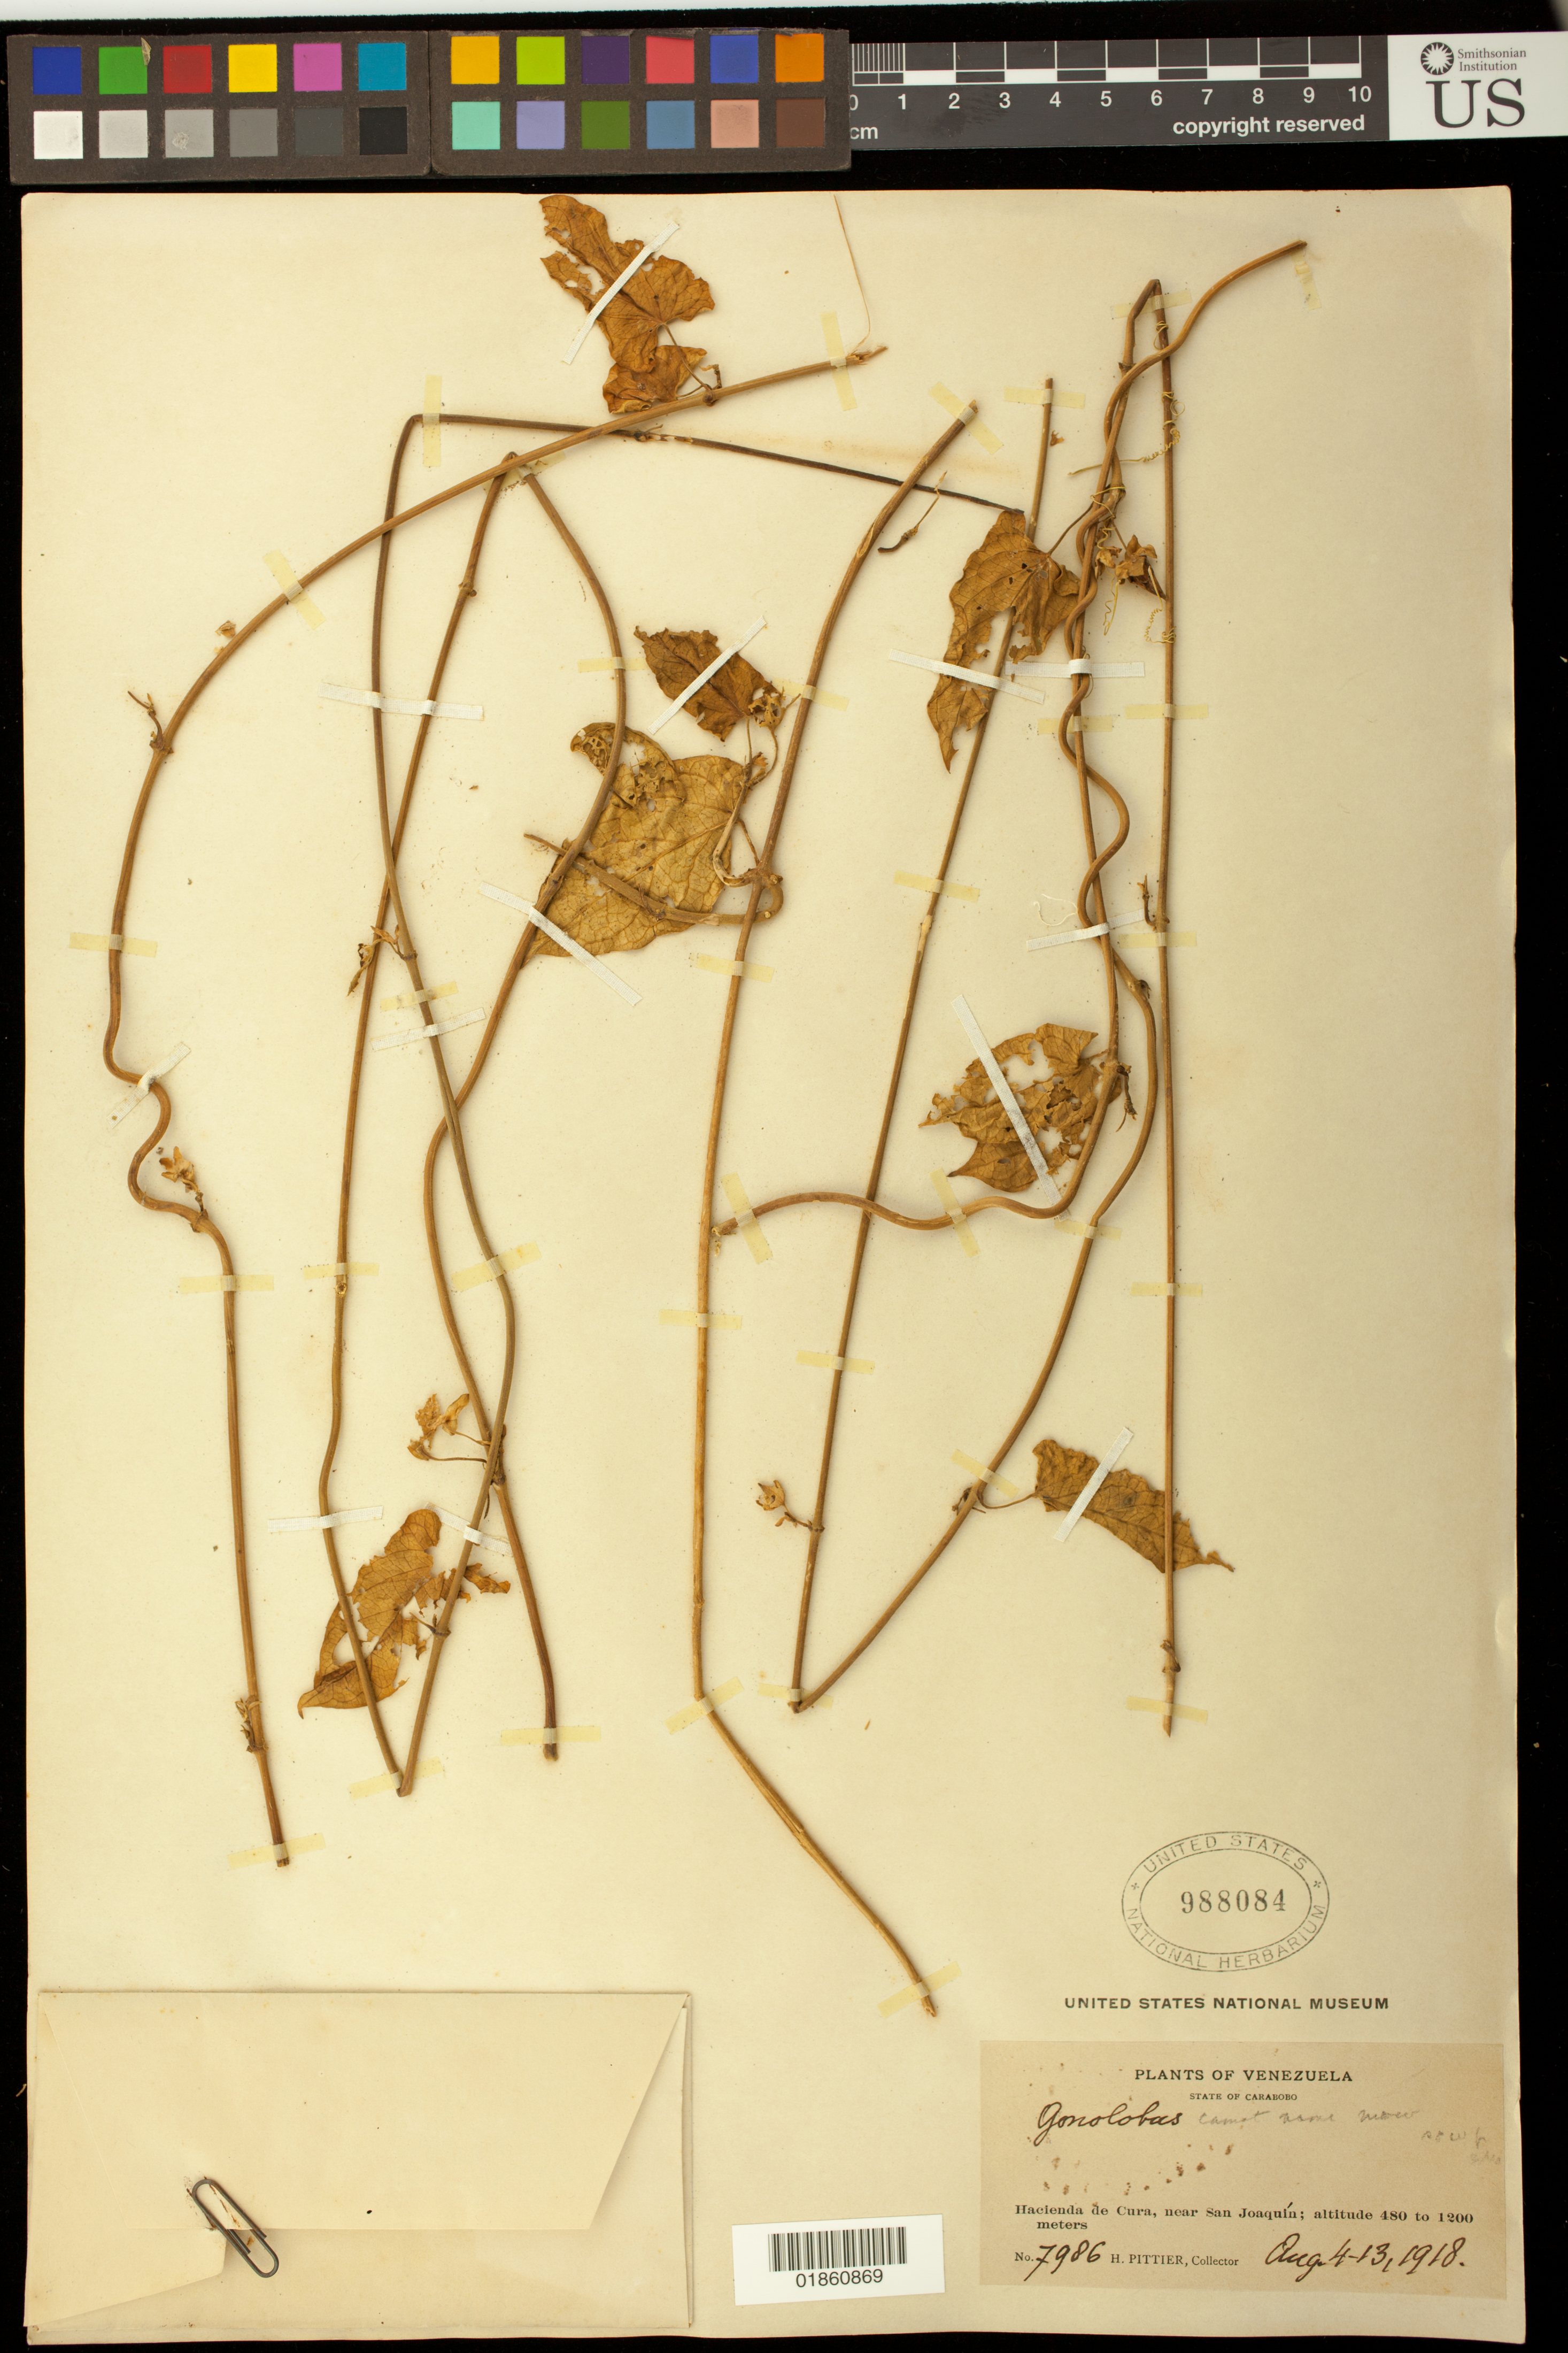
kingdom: Plantae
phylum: Tracheophyta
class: Magnoliopsida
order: Gentianales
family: Apocynaceae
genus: Gonolobus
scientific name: Gonolobus sp.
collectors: H. F. Pittier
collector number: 7986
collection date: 1918-08-04/1918-08-13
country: Venezuela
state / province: Carabobo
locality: Hacienda de Cura, near San Joaquin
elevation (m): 480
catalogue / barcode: US 988084